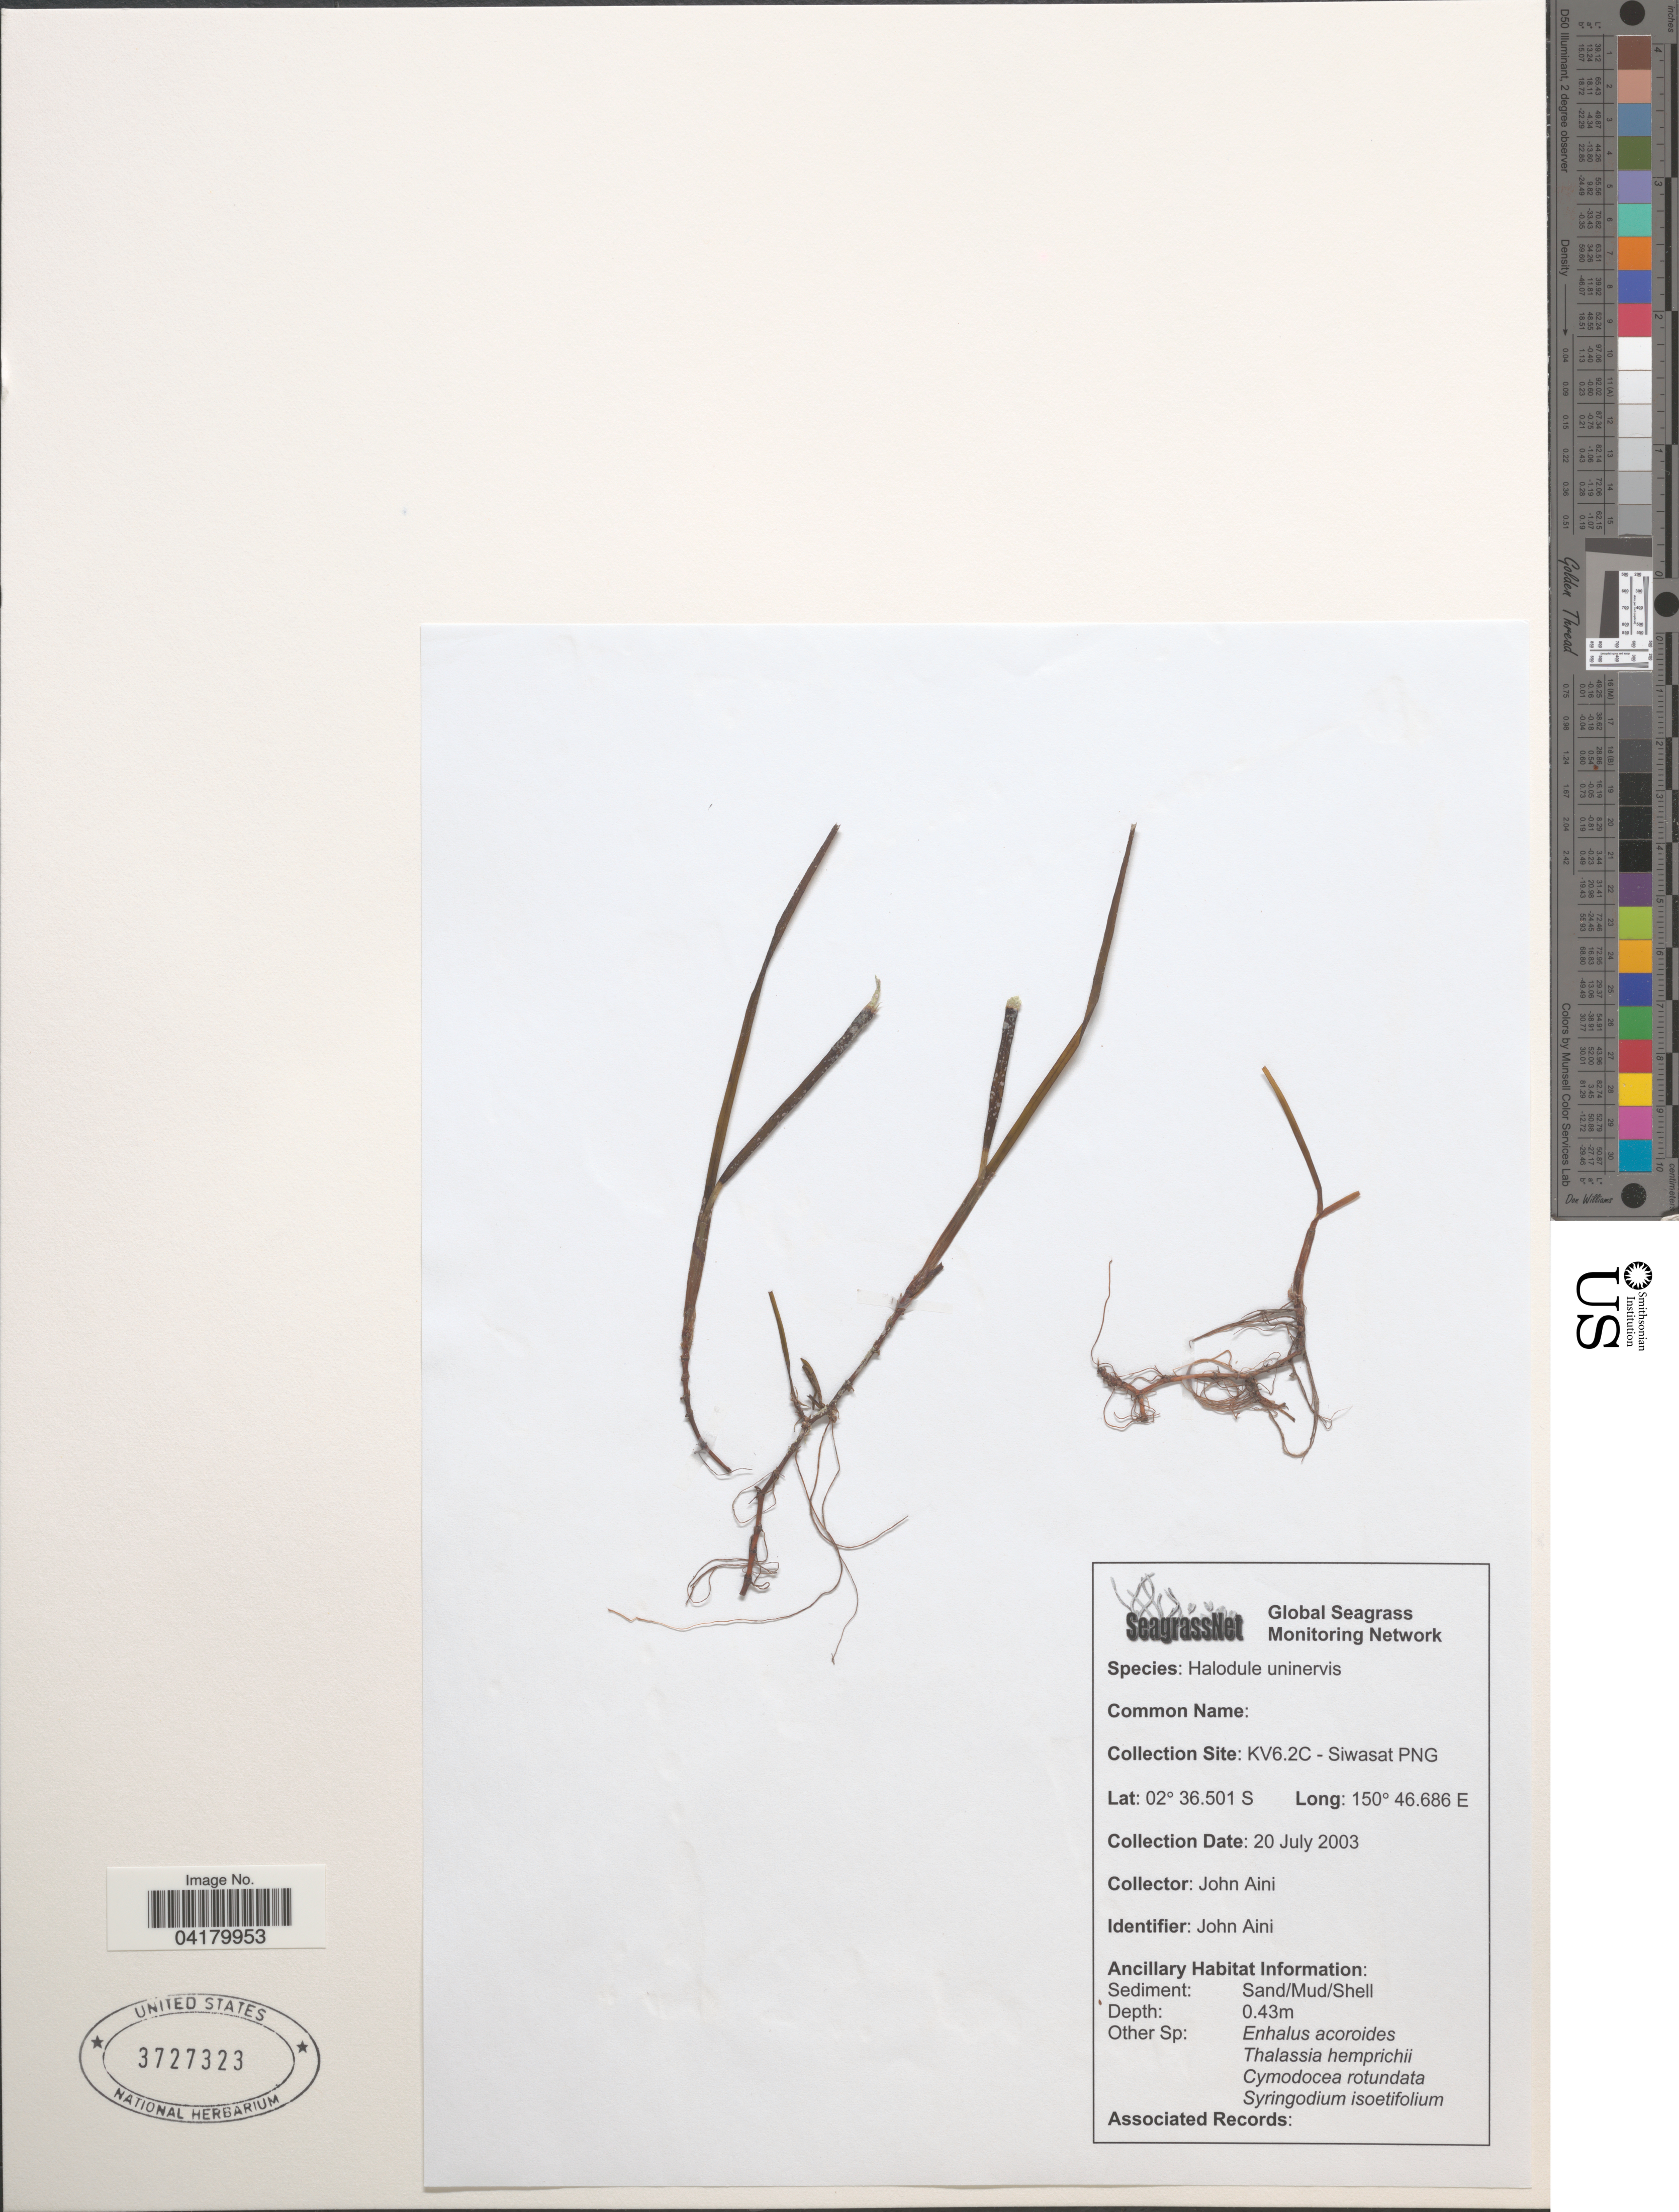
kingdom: Plantae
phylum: Tracheophyta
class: Liliopsida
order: Alismatales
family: Cymodoceaceae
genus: Halodule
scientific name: Halodule uninervis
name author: (Forssk.) Asch.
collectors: J. Aini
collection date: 2003-07-20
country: Papua New Guinea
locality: Collection Site: KV6.2C - Siwasat PNG.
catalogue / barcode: US 3727323